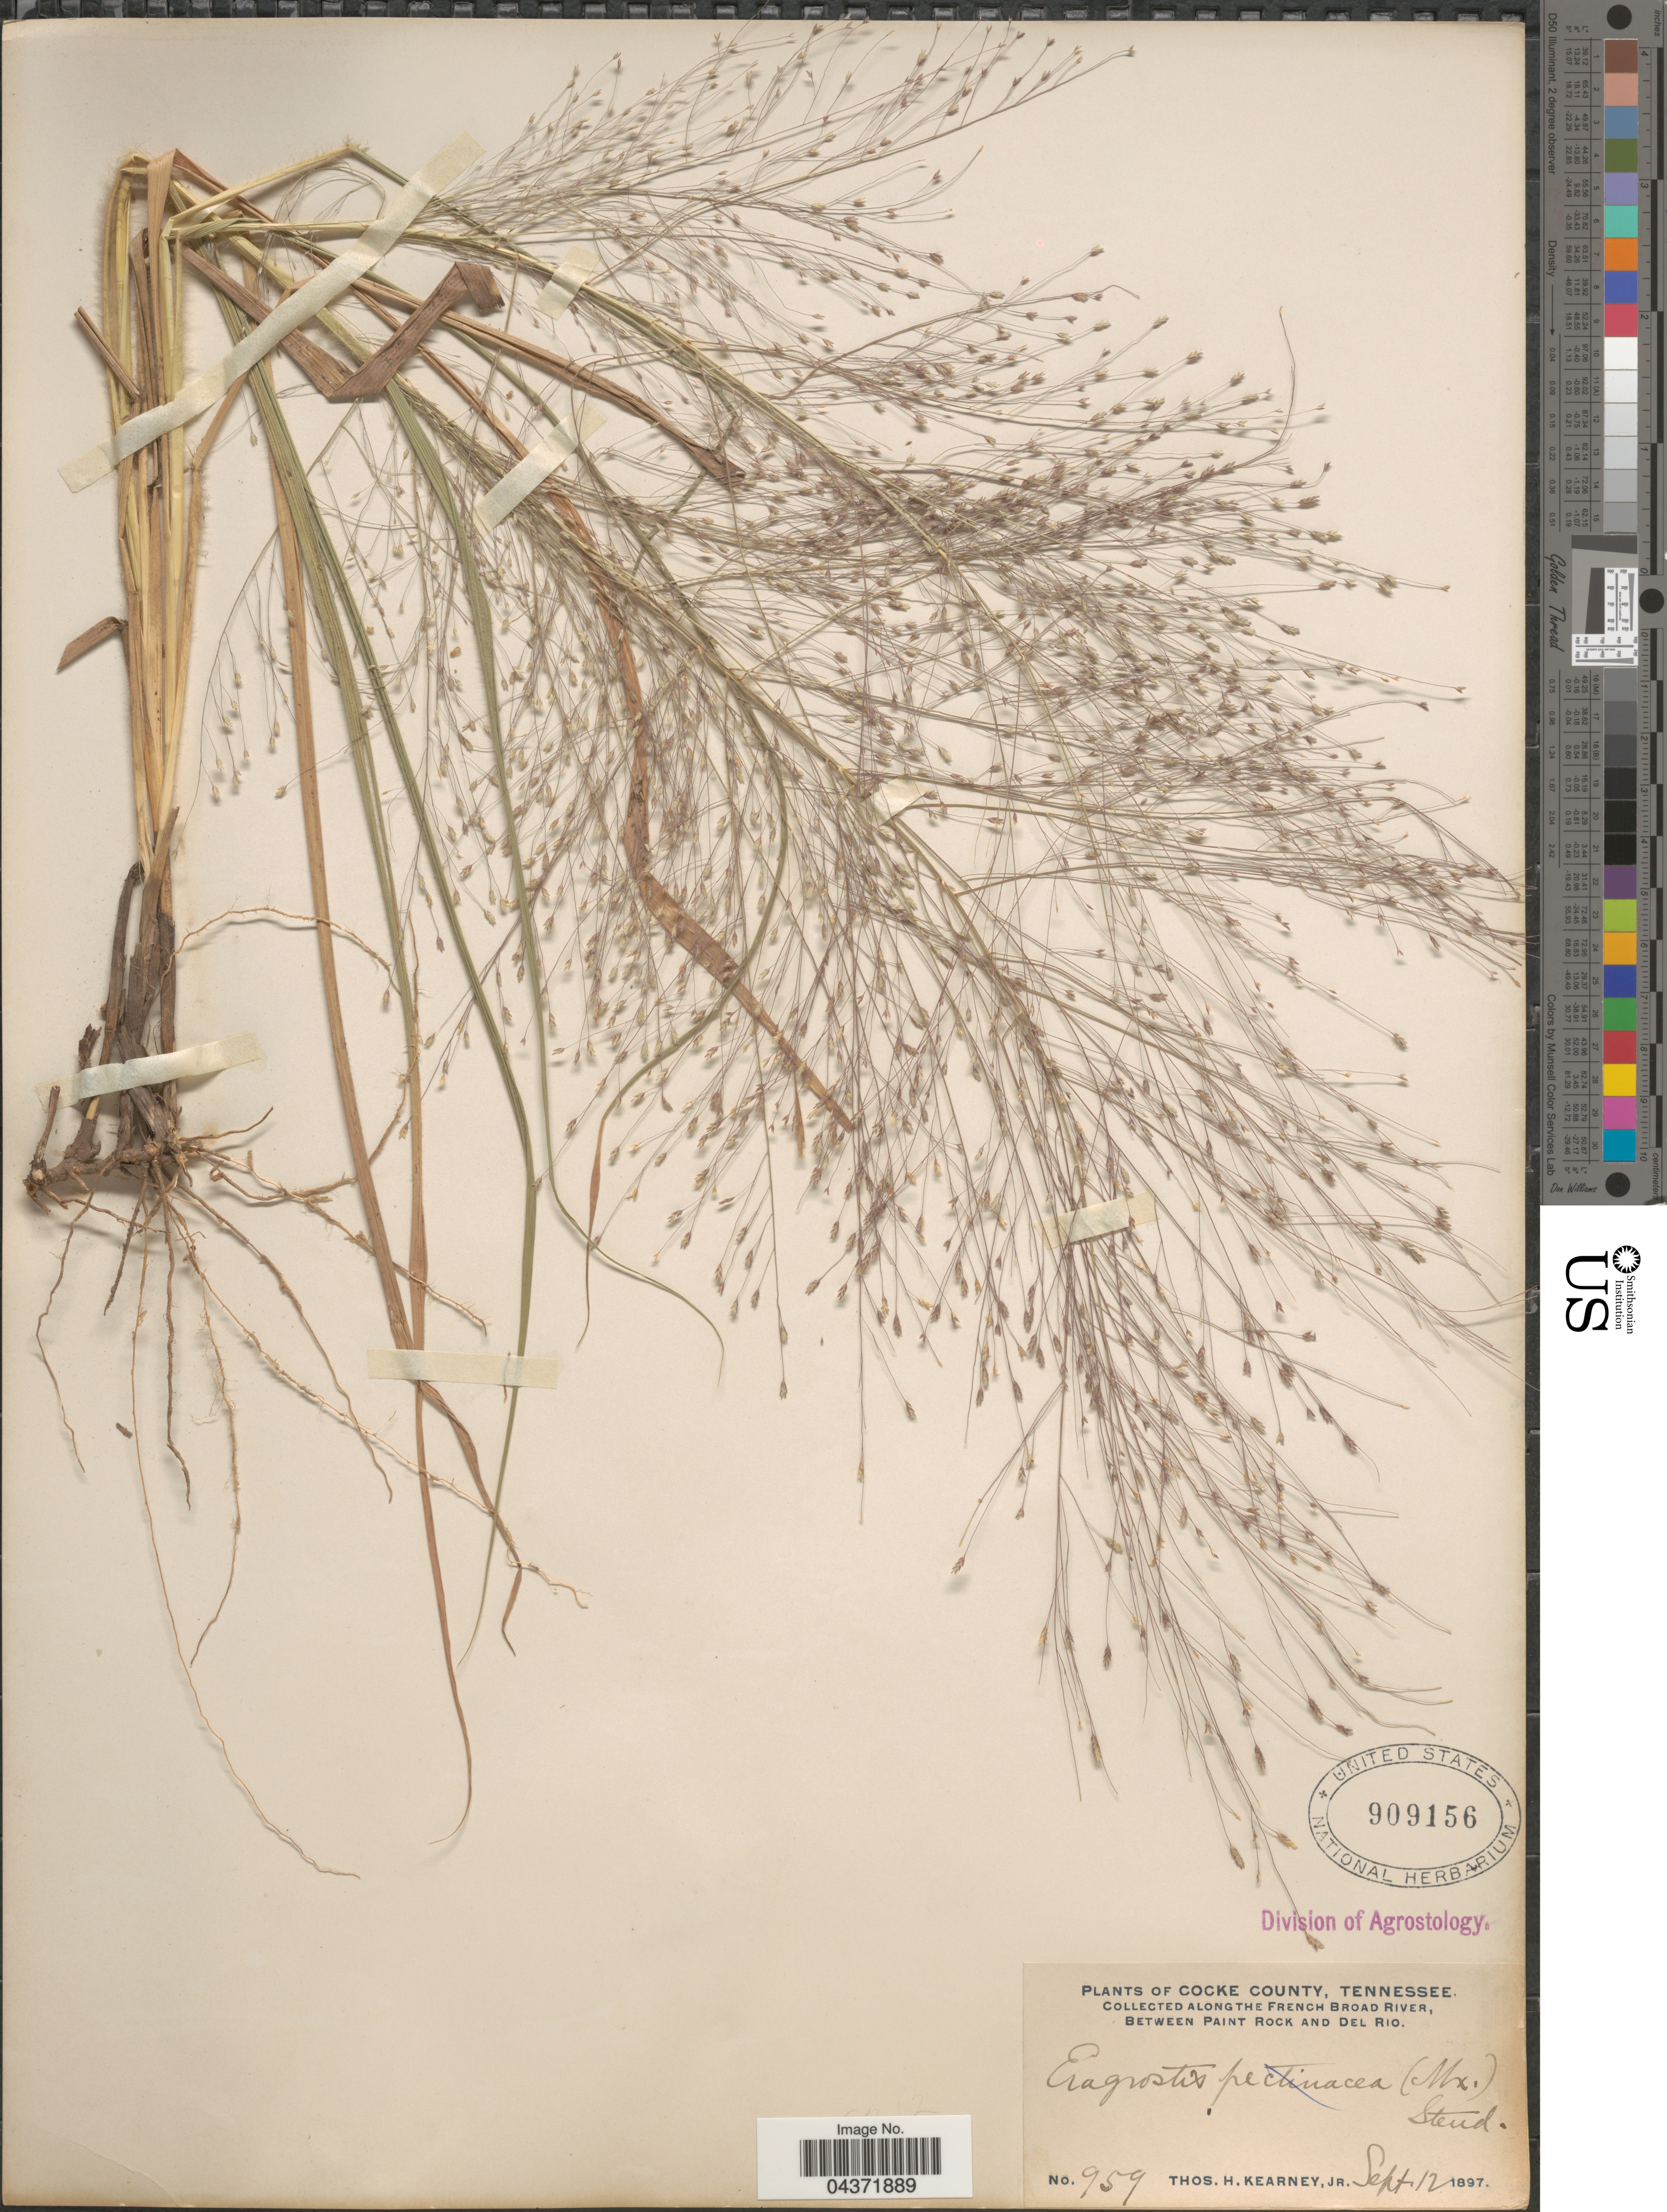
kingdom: Plantae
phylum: Tracheophyta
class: Liliopsida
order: Poales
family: Poaceae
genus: Eragrostis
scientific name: Eragrostis spectabilis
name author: (Pursh) Steud.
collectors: T. H. Kearney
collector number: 959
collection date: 1897-09-12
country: United States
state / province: Tennessee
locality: Cocke County. Along the French Broad River, between Paint Rock and Del Rio.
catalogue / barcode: US 909156